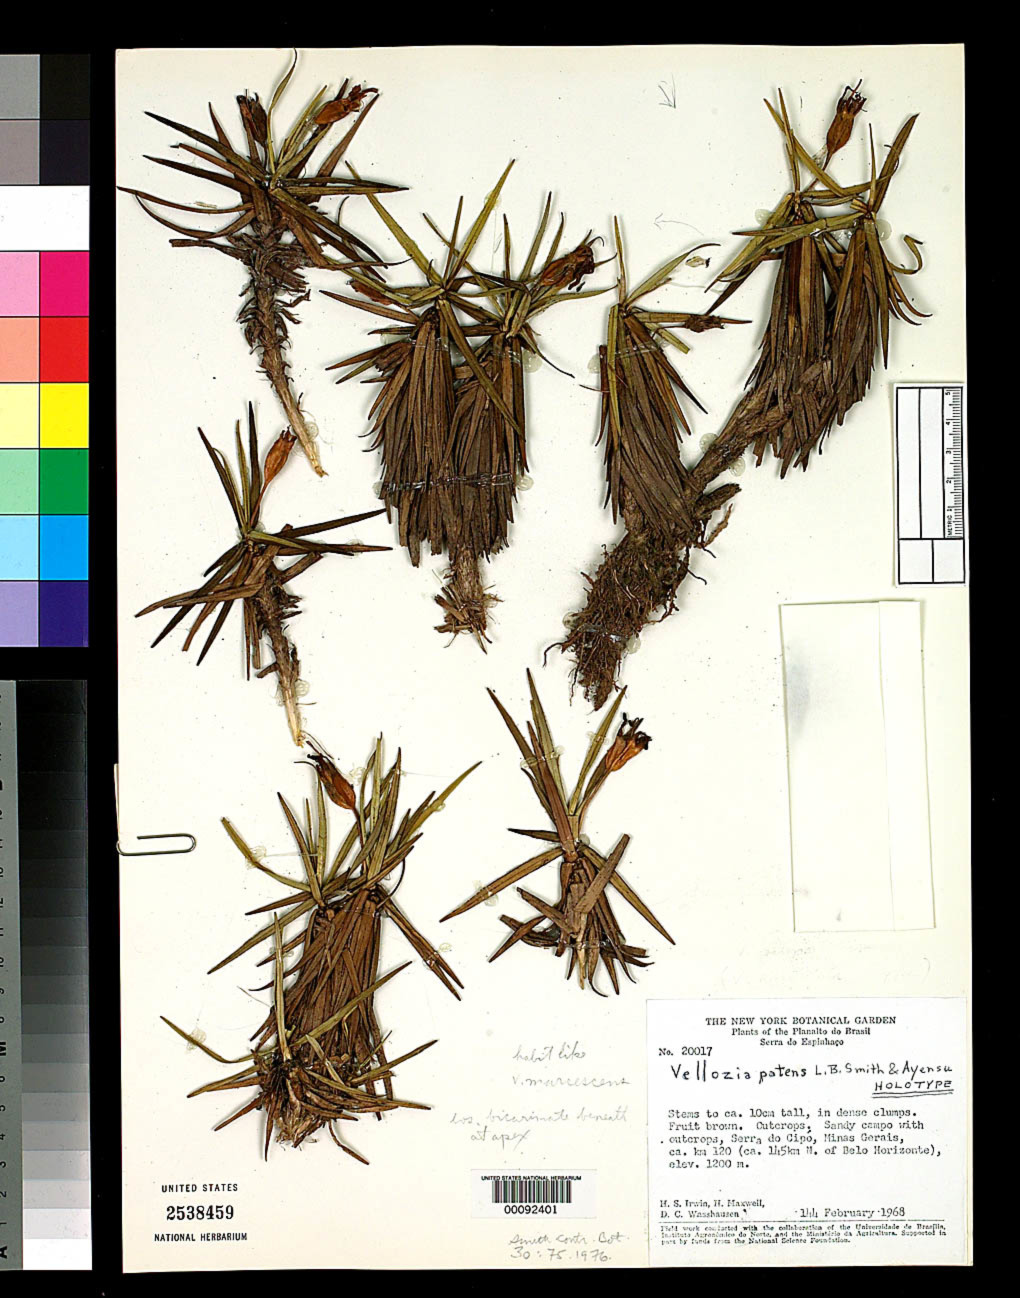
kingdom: Plantae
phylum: Tracheophyta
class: Liliopsida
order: Pandanales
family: Velloziaceae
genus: Vellozia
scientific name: Vellozia patens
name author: L.B. Sm. & Ayensu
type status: Holotype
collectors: H. Irwin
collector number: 20017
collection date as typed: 14 Feb 1968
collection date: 1968-02-14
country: Brazil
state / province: Minas Gerais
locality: Serro do Cipo, north of Belo Horizonte.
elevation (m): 1200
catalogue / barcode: US 2538459